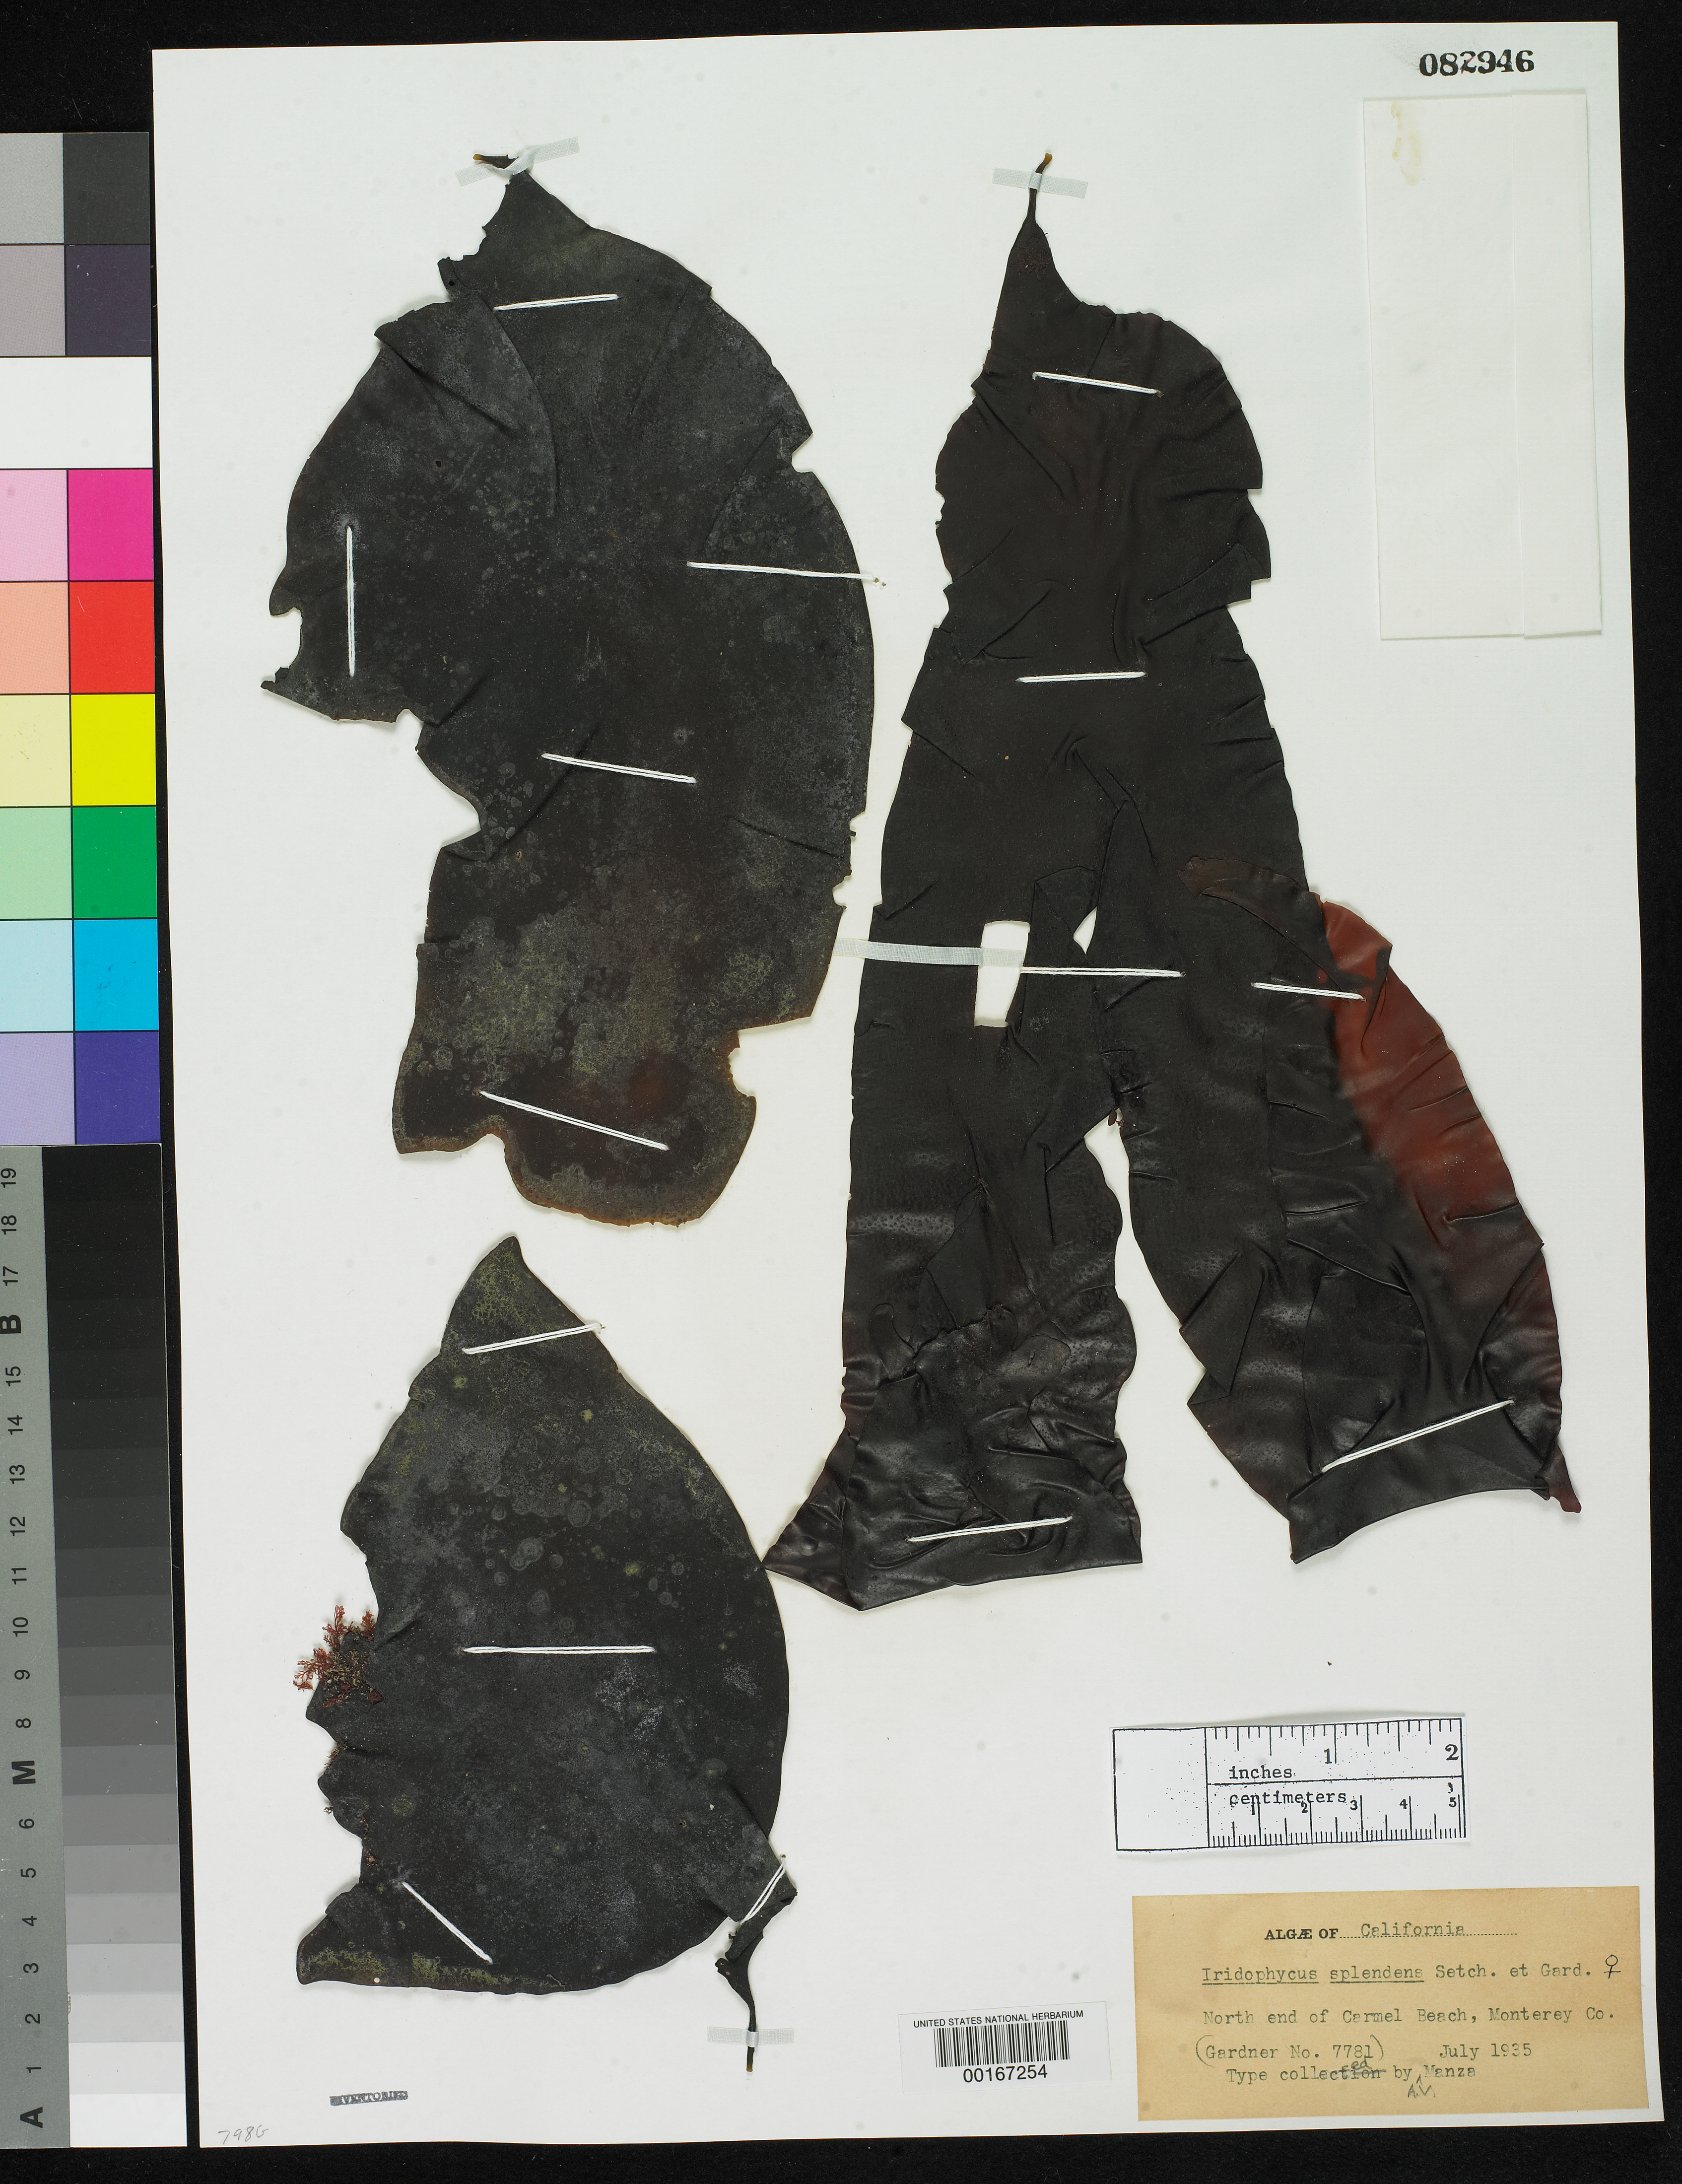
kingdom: Plantae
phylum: Rhodophyta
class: Florideophyceae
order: Gigartinales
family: Gigartinaceae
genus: Iridophycus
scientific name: Iridophycus splendens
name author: Setch. & N.L. Gardner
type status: Isotype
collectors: A. Manza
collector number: NLG 7781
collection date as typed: Jul 1935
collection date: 1935-07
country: United States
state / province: California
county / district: Monterey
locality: Carmel.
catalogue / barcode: US 82946